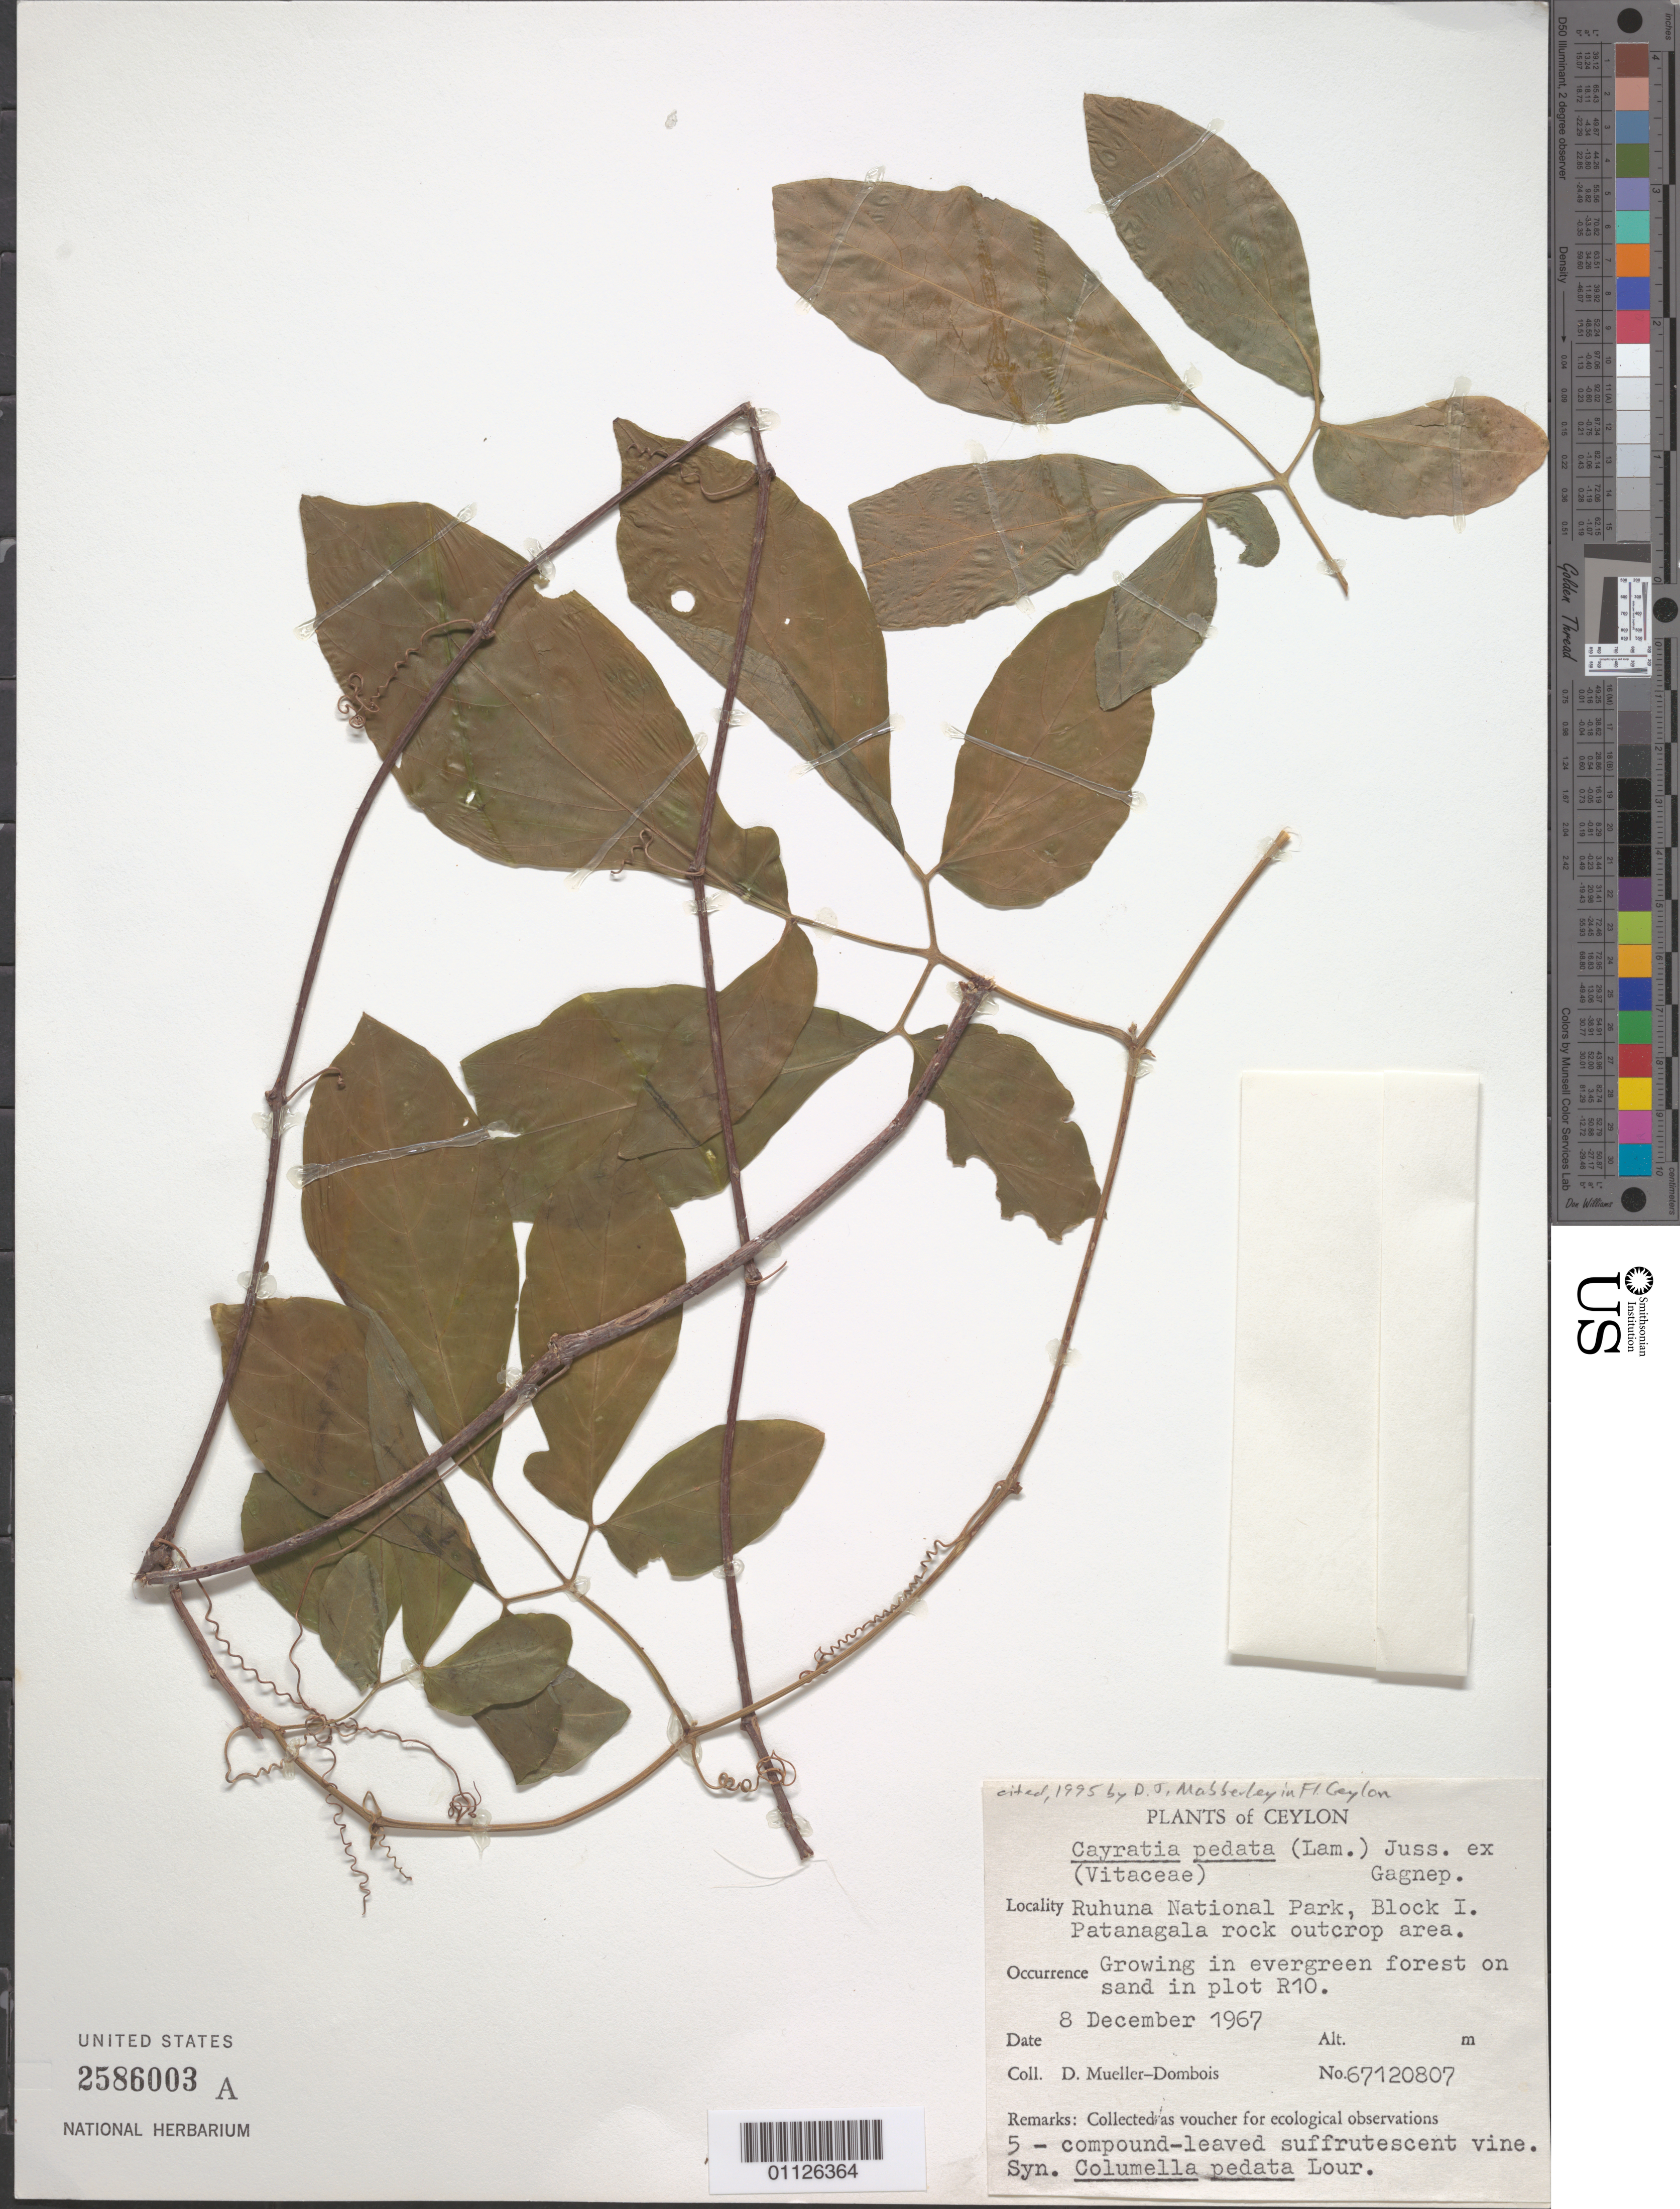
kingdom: Plantae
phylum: Tracheophyta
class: Magnoliopsida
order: Vitales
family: Vitaceae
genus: Cayratia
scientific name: Cayratia pedata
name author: (Lour.) Gagnep.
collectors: D. Mueller-Dombois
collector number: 67120807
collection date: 1967-12-08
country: Sri Lanka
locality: Ruhuna National Park, Block 1, Patanagala rock outcrop area. In plot R10.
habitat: Growing in evergreen forest on sand. Suffrutescent vine.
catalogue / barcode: US 2586003